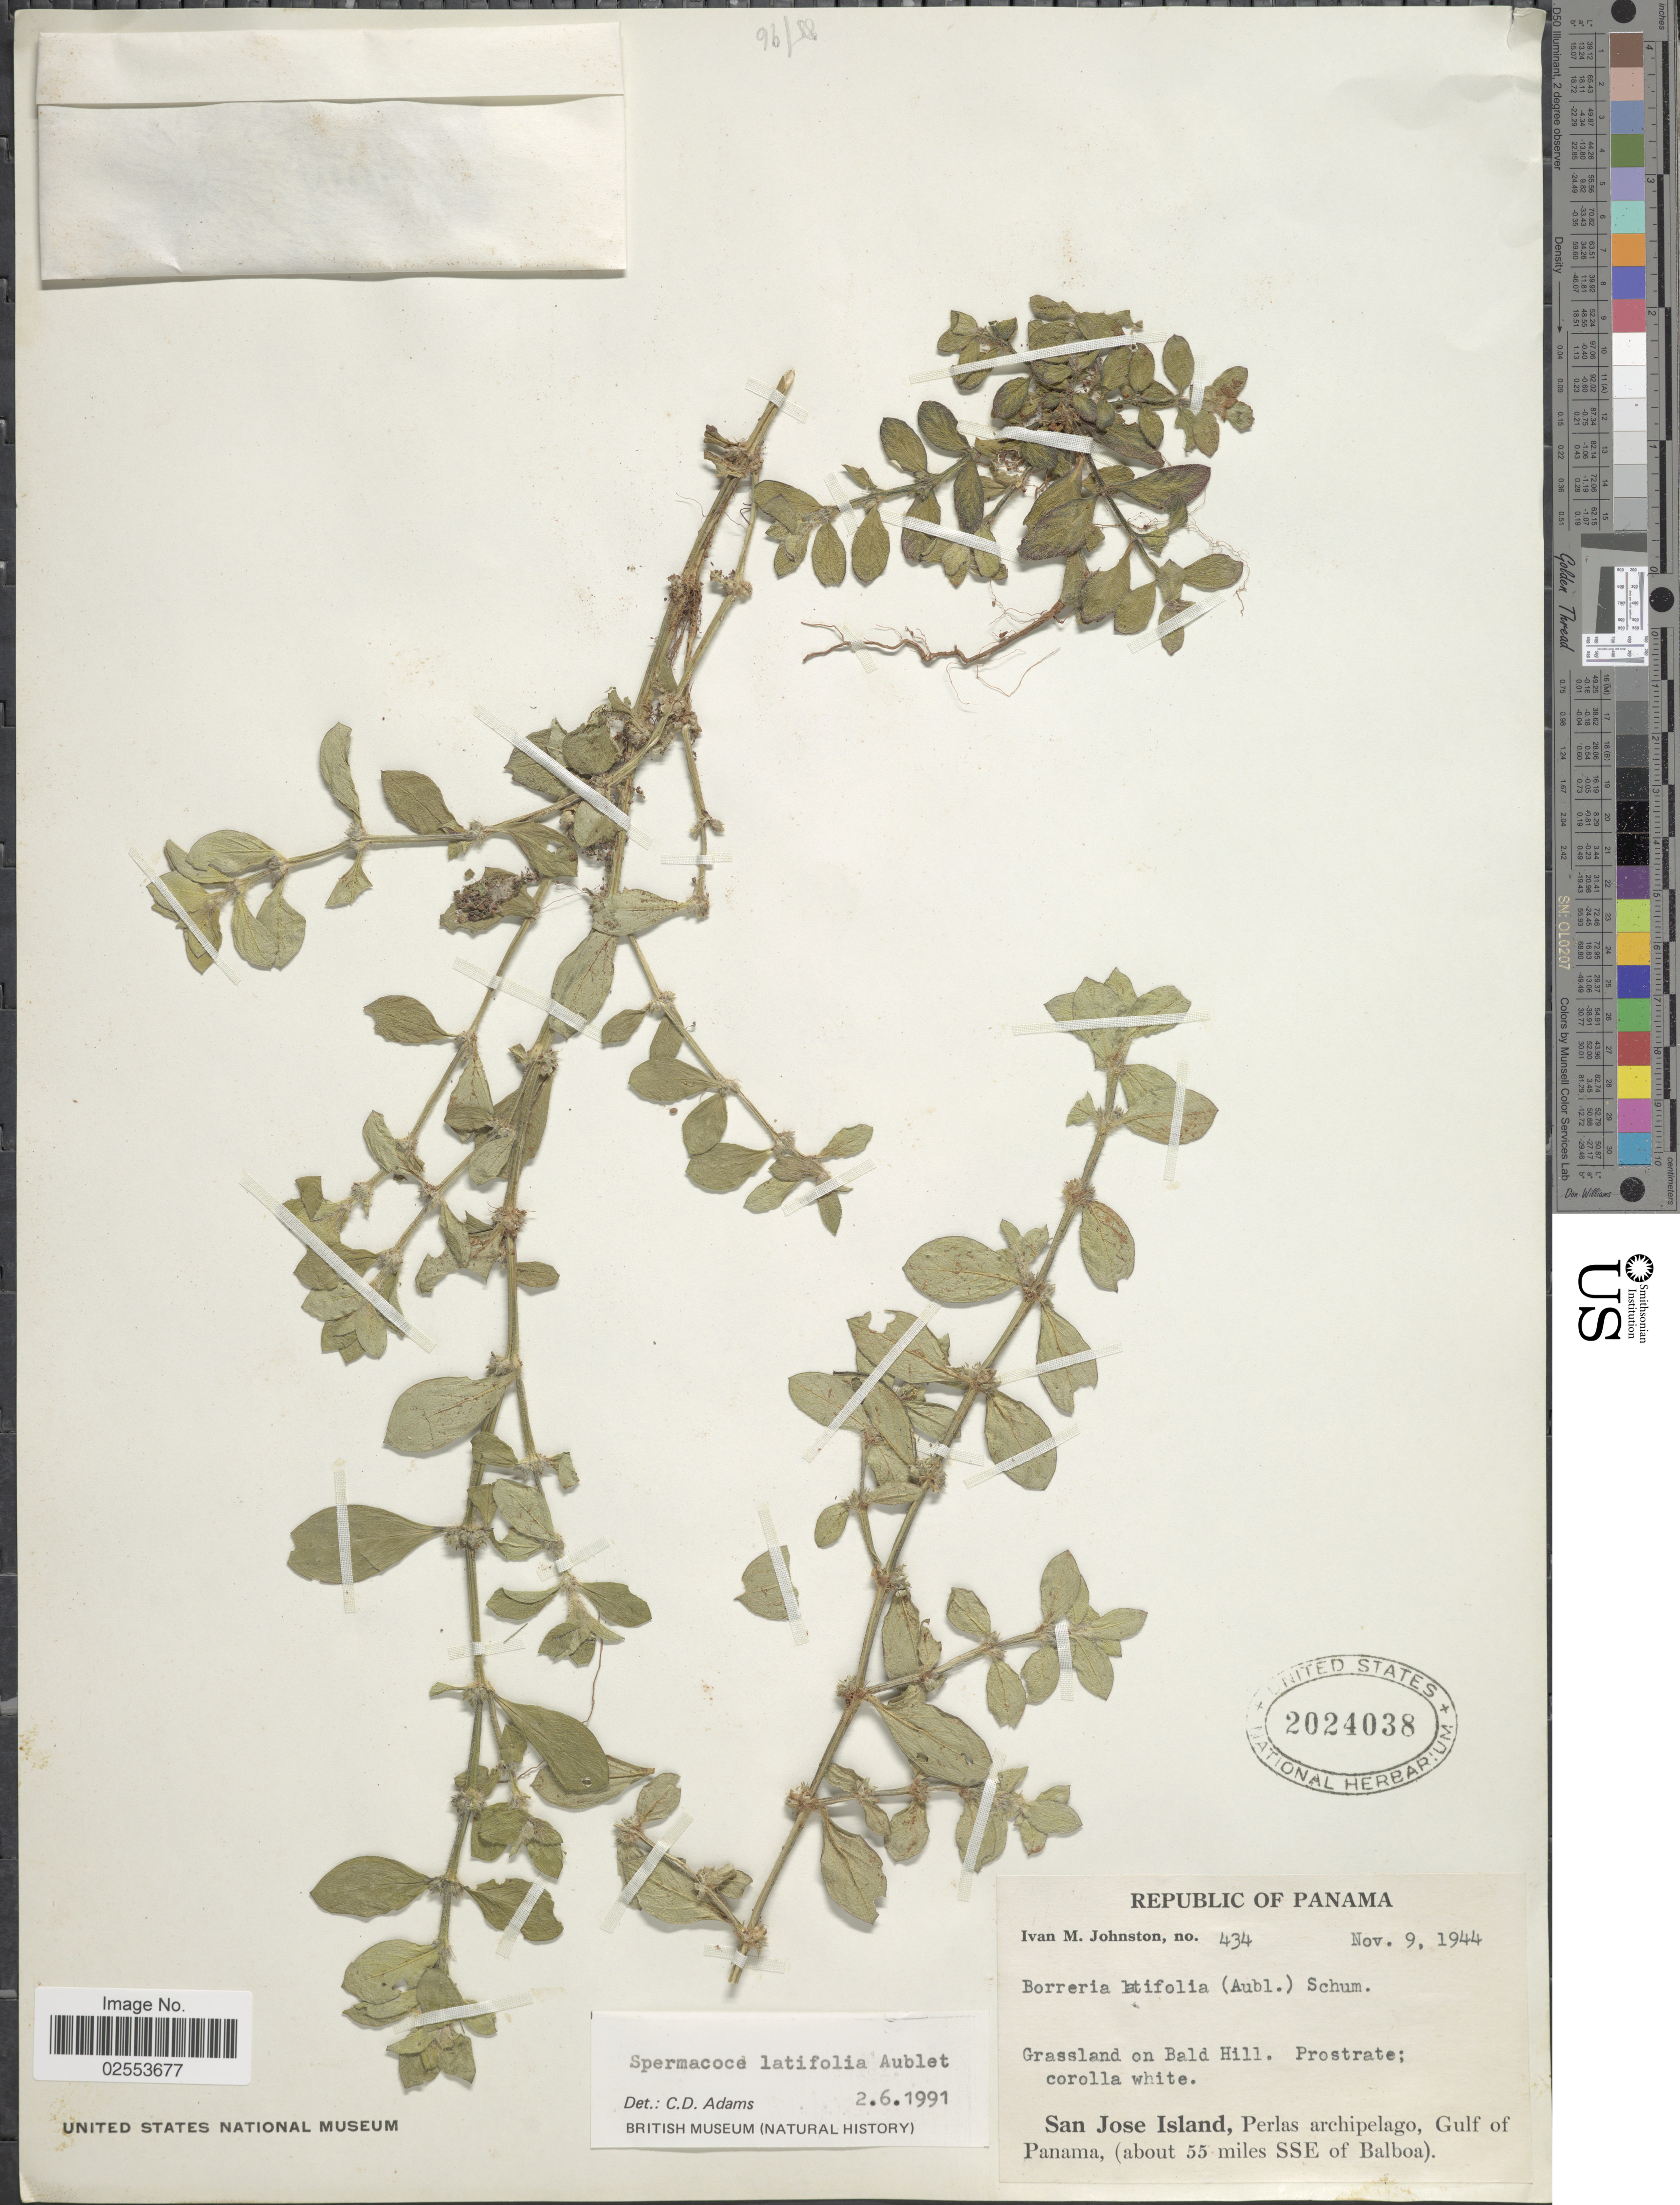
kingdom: Plantae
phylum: Tracheophyta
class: Magnoliopsida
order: Gentianales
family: Rubiaceae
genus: Spermacoce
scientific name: Spermacoce latifolia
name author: Aubl.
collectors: I.M. Johnston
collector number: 434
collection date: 1944-11-09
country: Panama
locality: Grassland on Bald Hill, San Jose Island, Perlas archipelago, Gulf of Panama, (about 55 miles SSE of Balboa).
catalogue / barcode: US 2024038